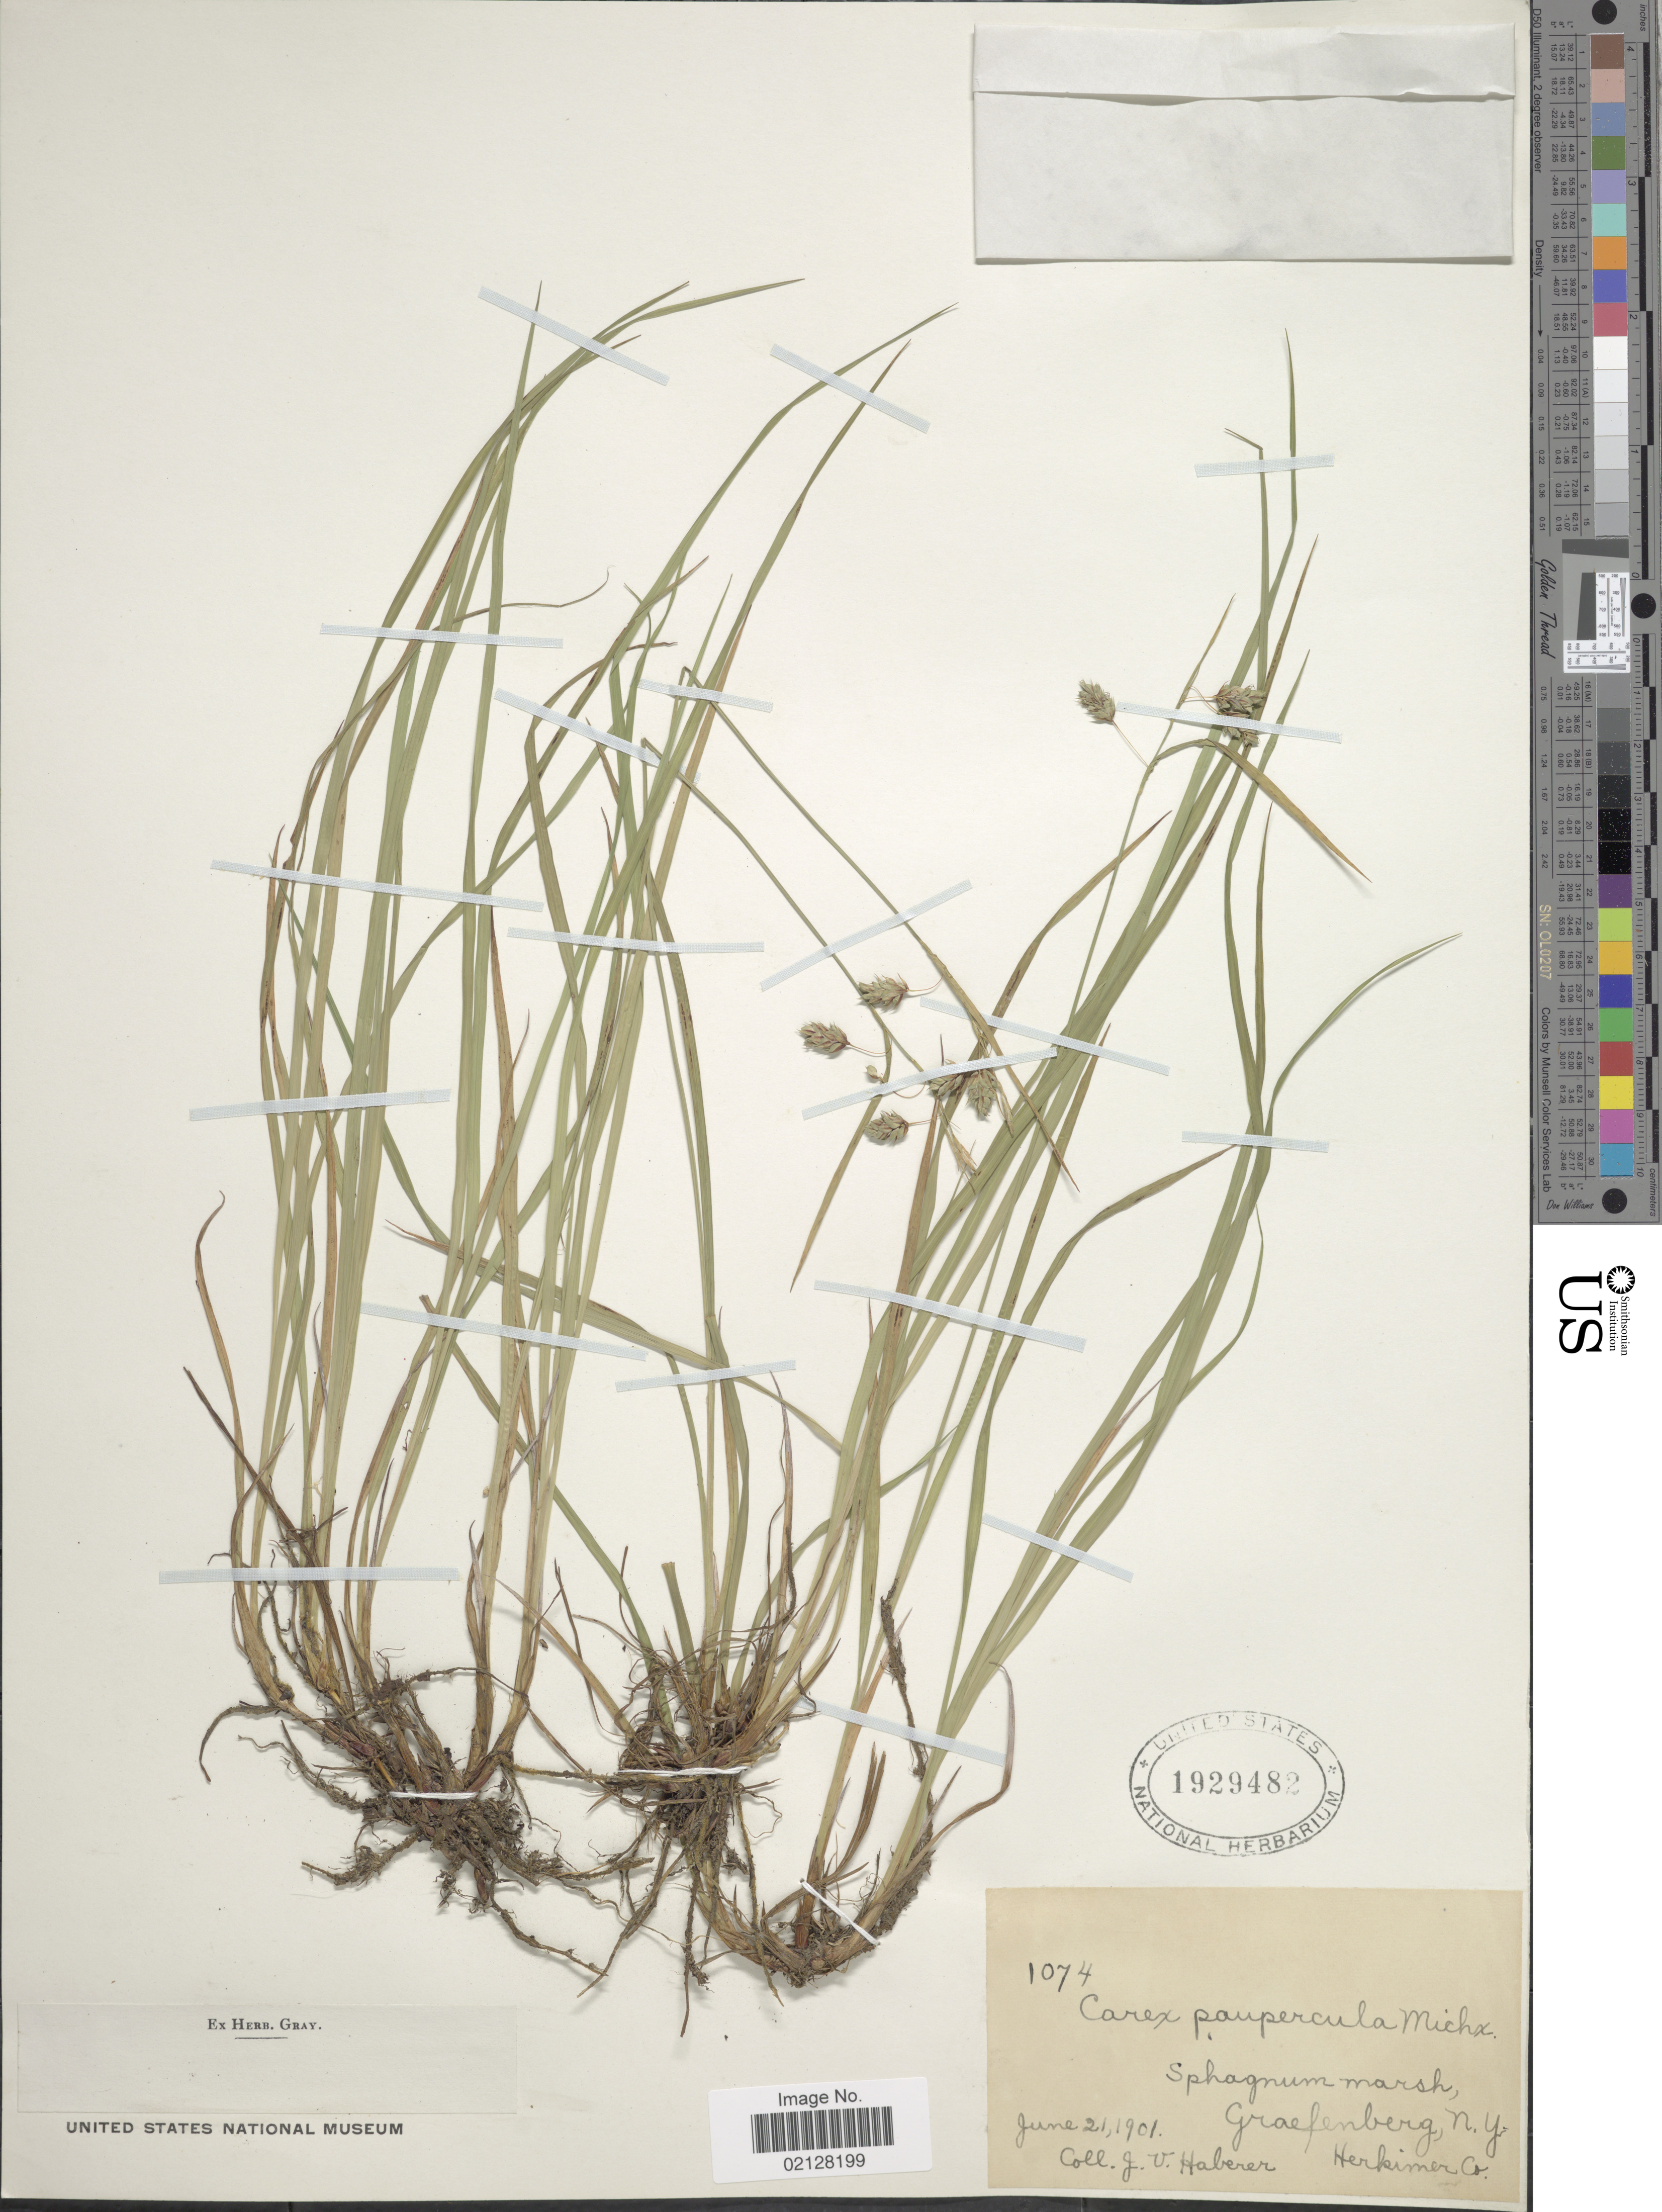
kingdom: Plantae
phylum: Tracheophyta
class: Liliopsida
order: Poales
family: Cyperaceae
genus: Carex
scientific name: Carex magellanica subsp. irrigua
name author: (Wahlenb.) Hiitonen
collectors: J. V. Haberer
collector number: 1074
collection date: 1901-06-21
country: United States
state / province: New York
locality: Graefenberg, Herkimer Co.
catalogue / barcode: US 1929482